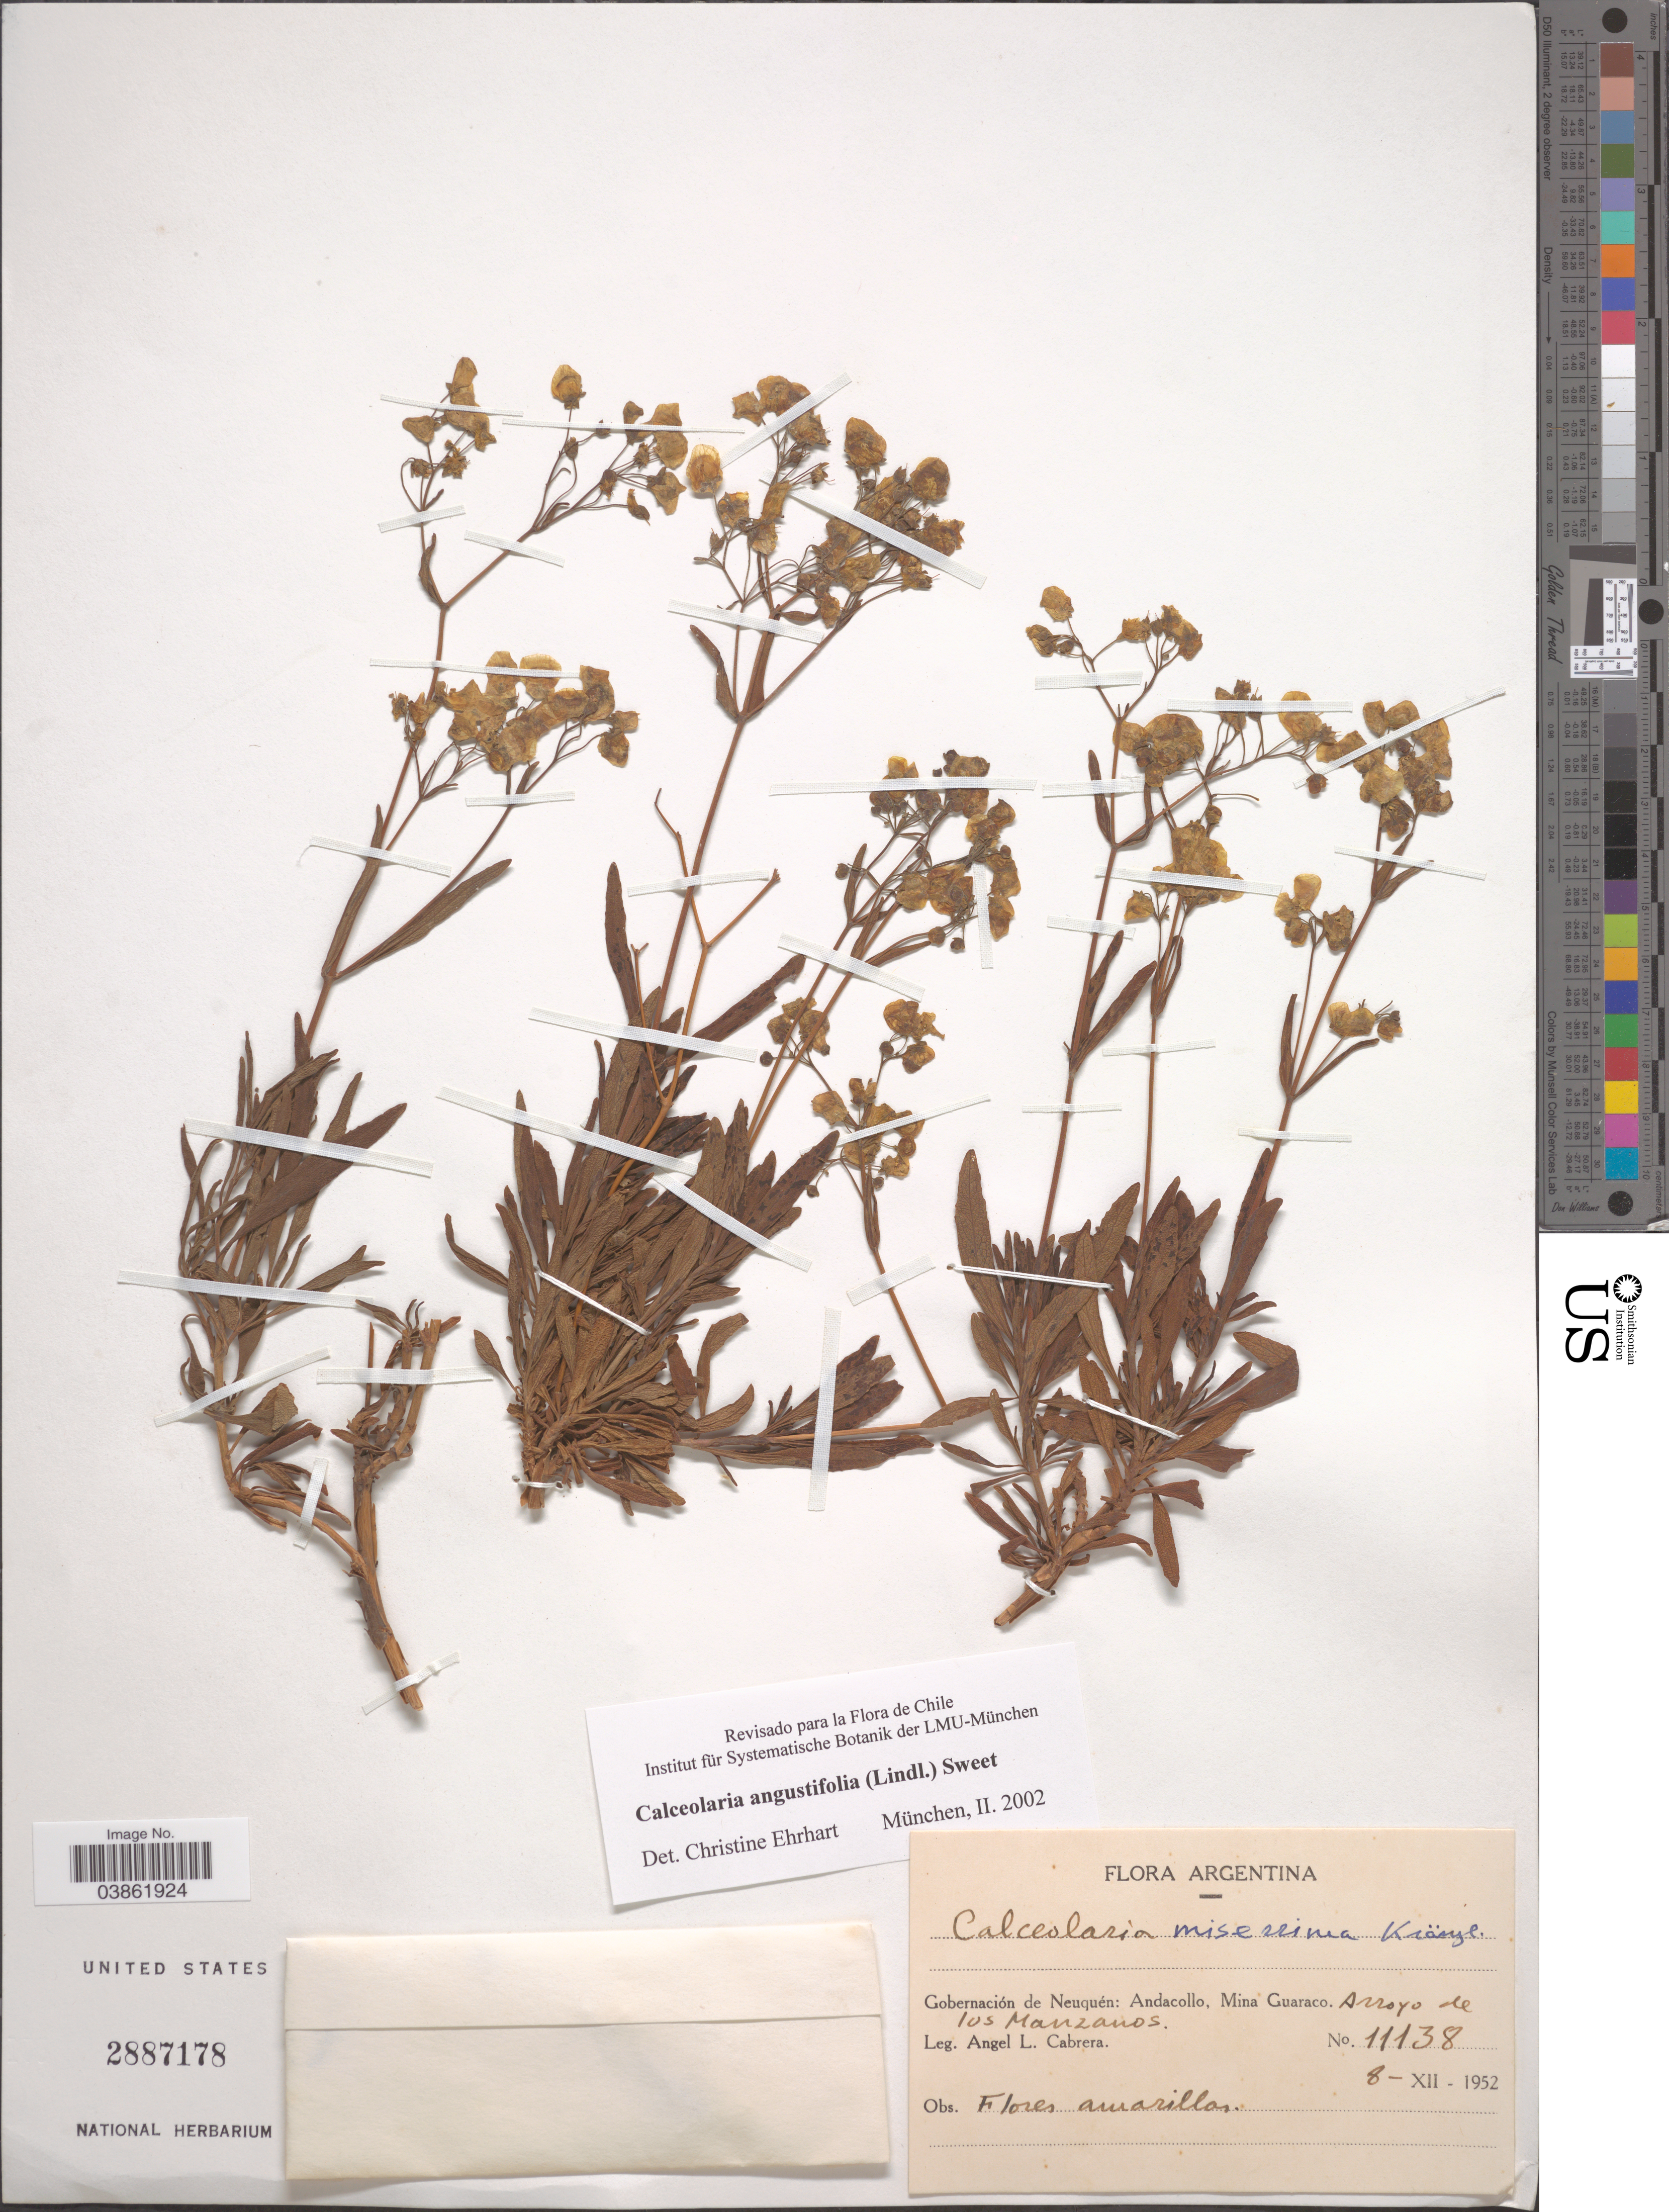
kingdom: Plantae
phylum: Tracheophyta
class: Magnoliopsida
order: Lamiales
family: Calceolariaceae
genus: Calceolaria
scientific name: Calceolaria angustifolia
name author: (Lindl.) Sweet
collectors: A. L. Cabrera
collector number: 11138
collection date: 1952-12-08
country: Argentina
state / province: Neuquen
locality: Gobernación de Neuquén: Andacollo, Mina Guaraco. Arroyo de los Manzanos.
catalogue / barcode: US 2887178